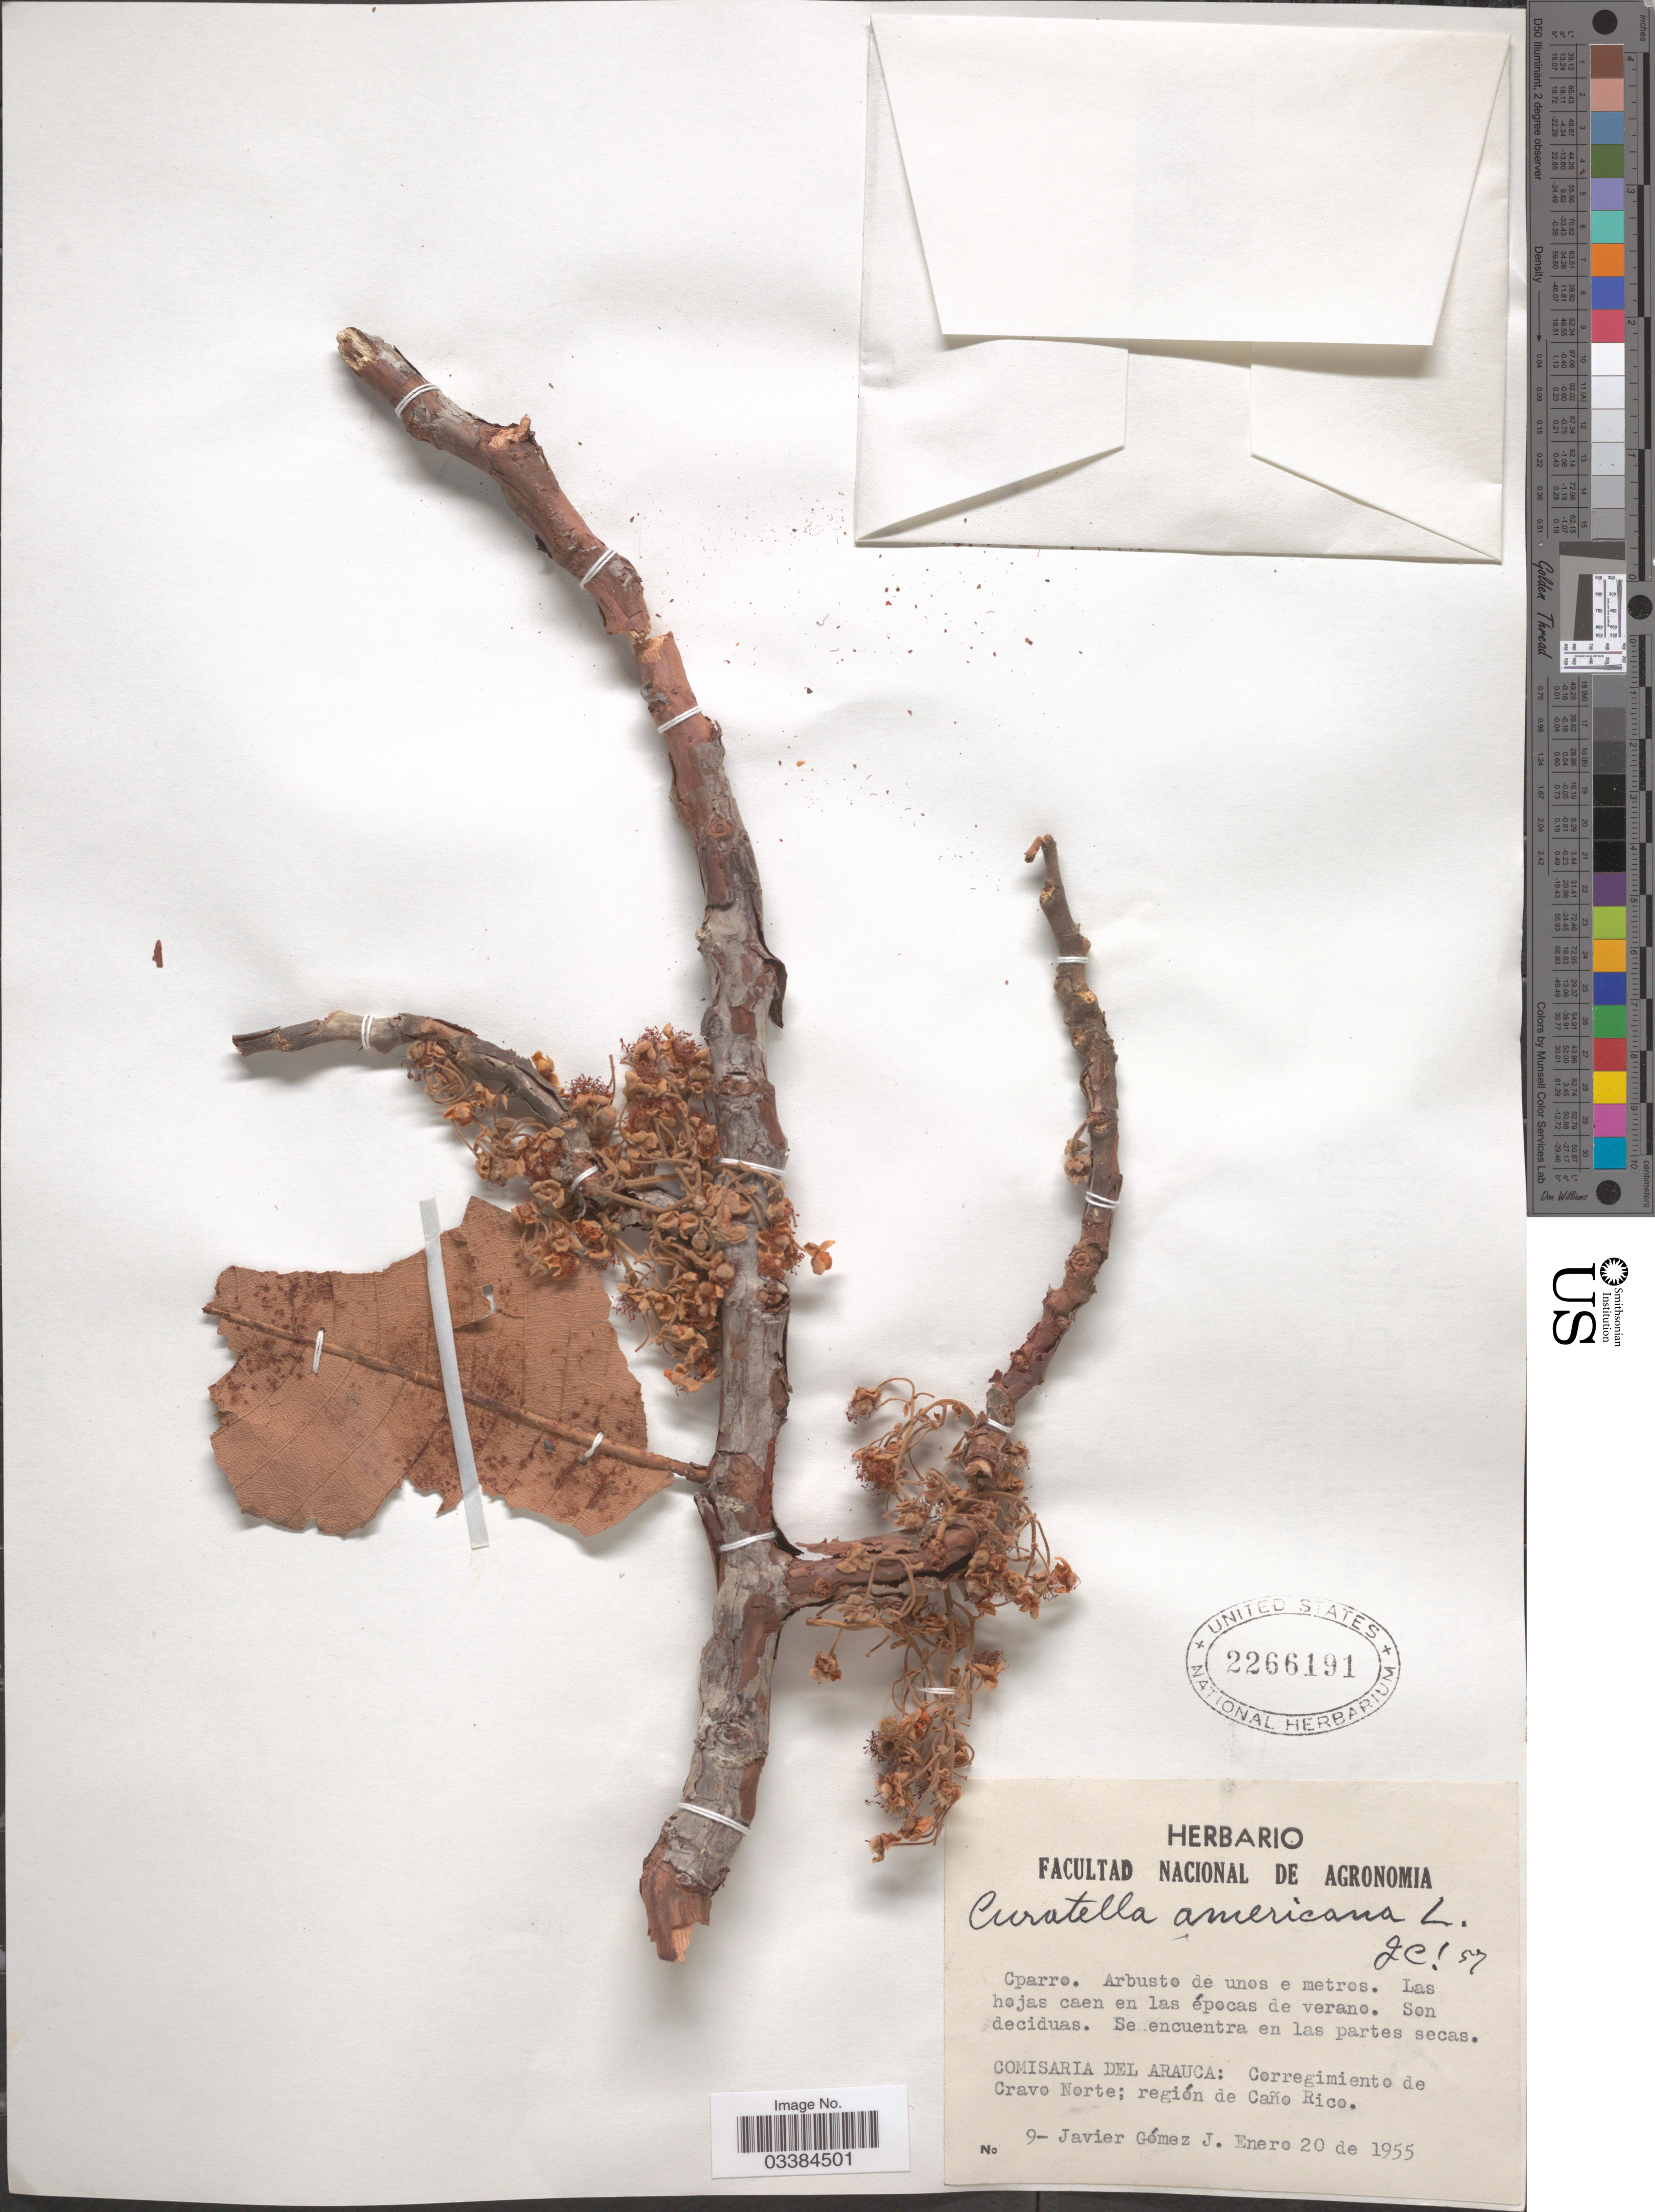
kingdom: Plantae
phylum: Tracheophyta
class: Magnoliopsida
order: Dilleniales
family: Dilleniaceae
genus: Curatella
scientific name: Curatella americana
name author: L.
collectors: J. Gómez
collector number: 9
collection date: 1955-01-20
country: Colombia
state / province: Arauca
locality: Comisaria del Arauca: Corregimiento de Cravo Norte; región de Caño Rico.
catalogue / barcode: US 2266191